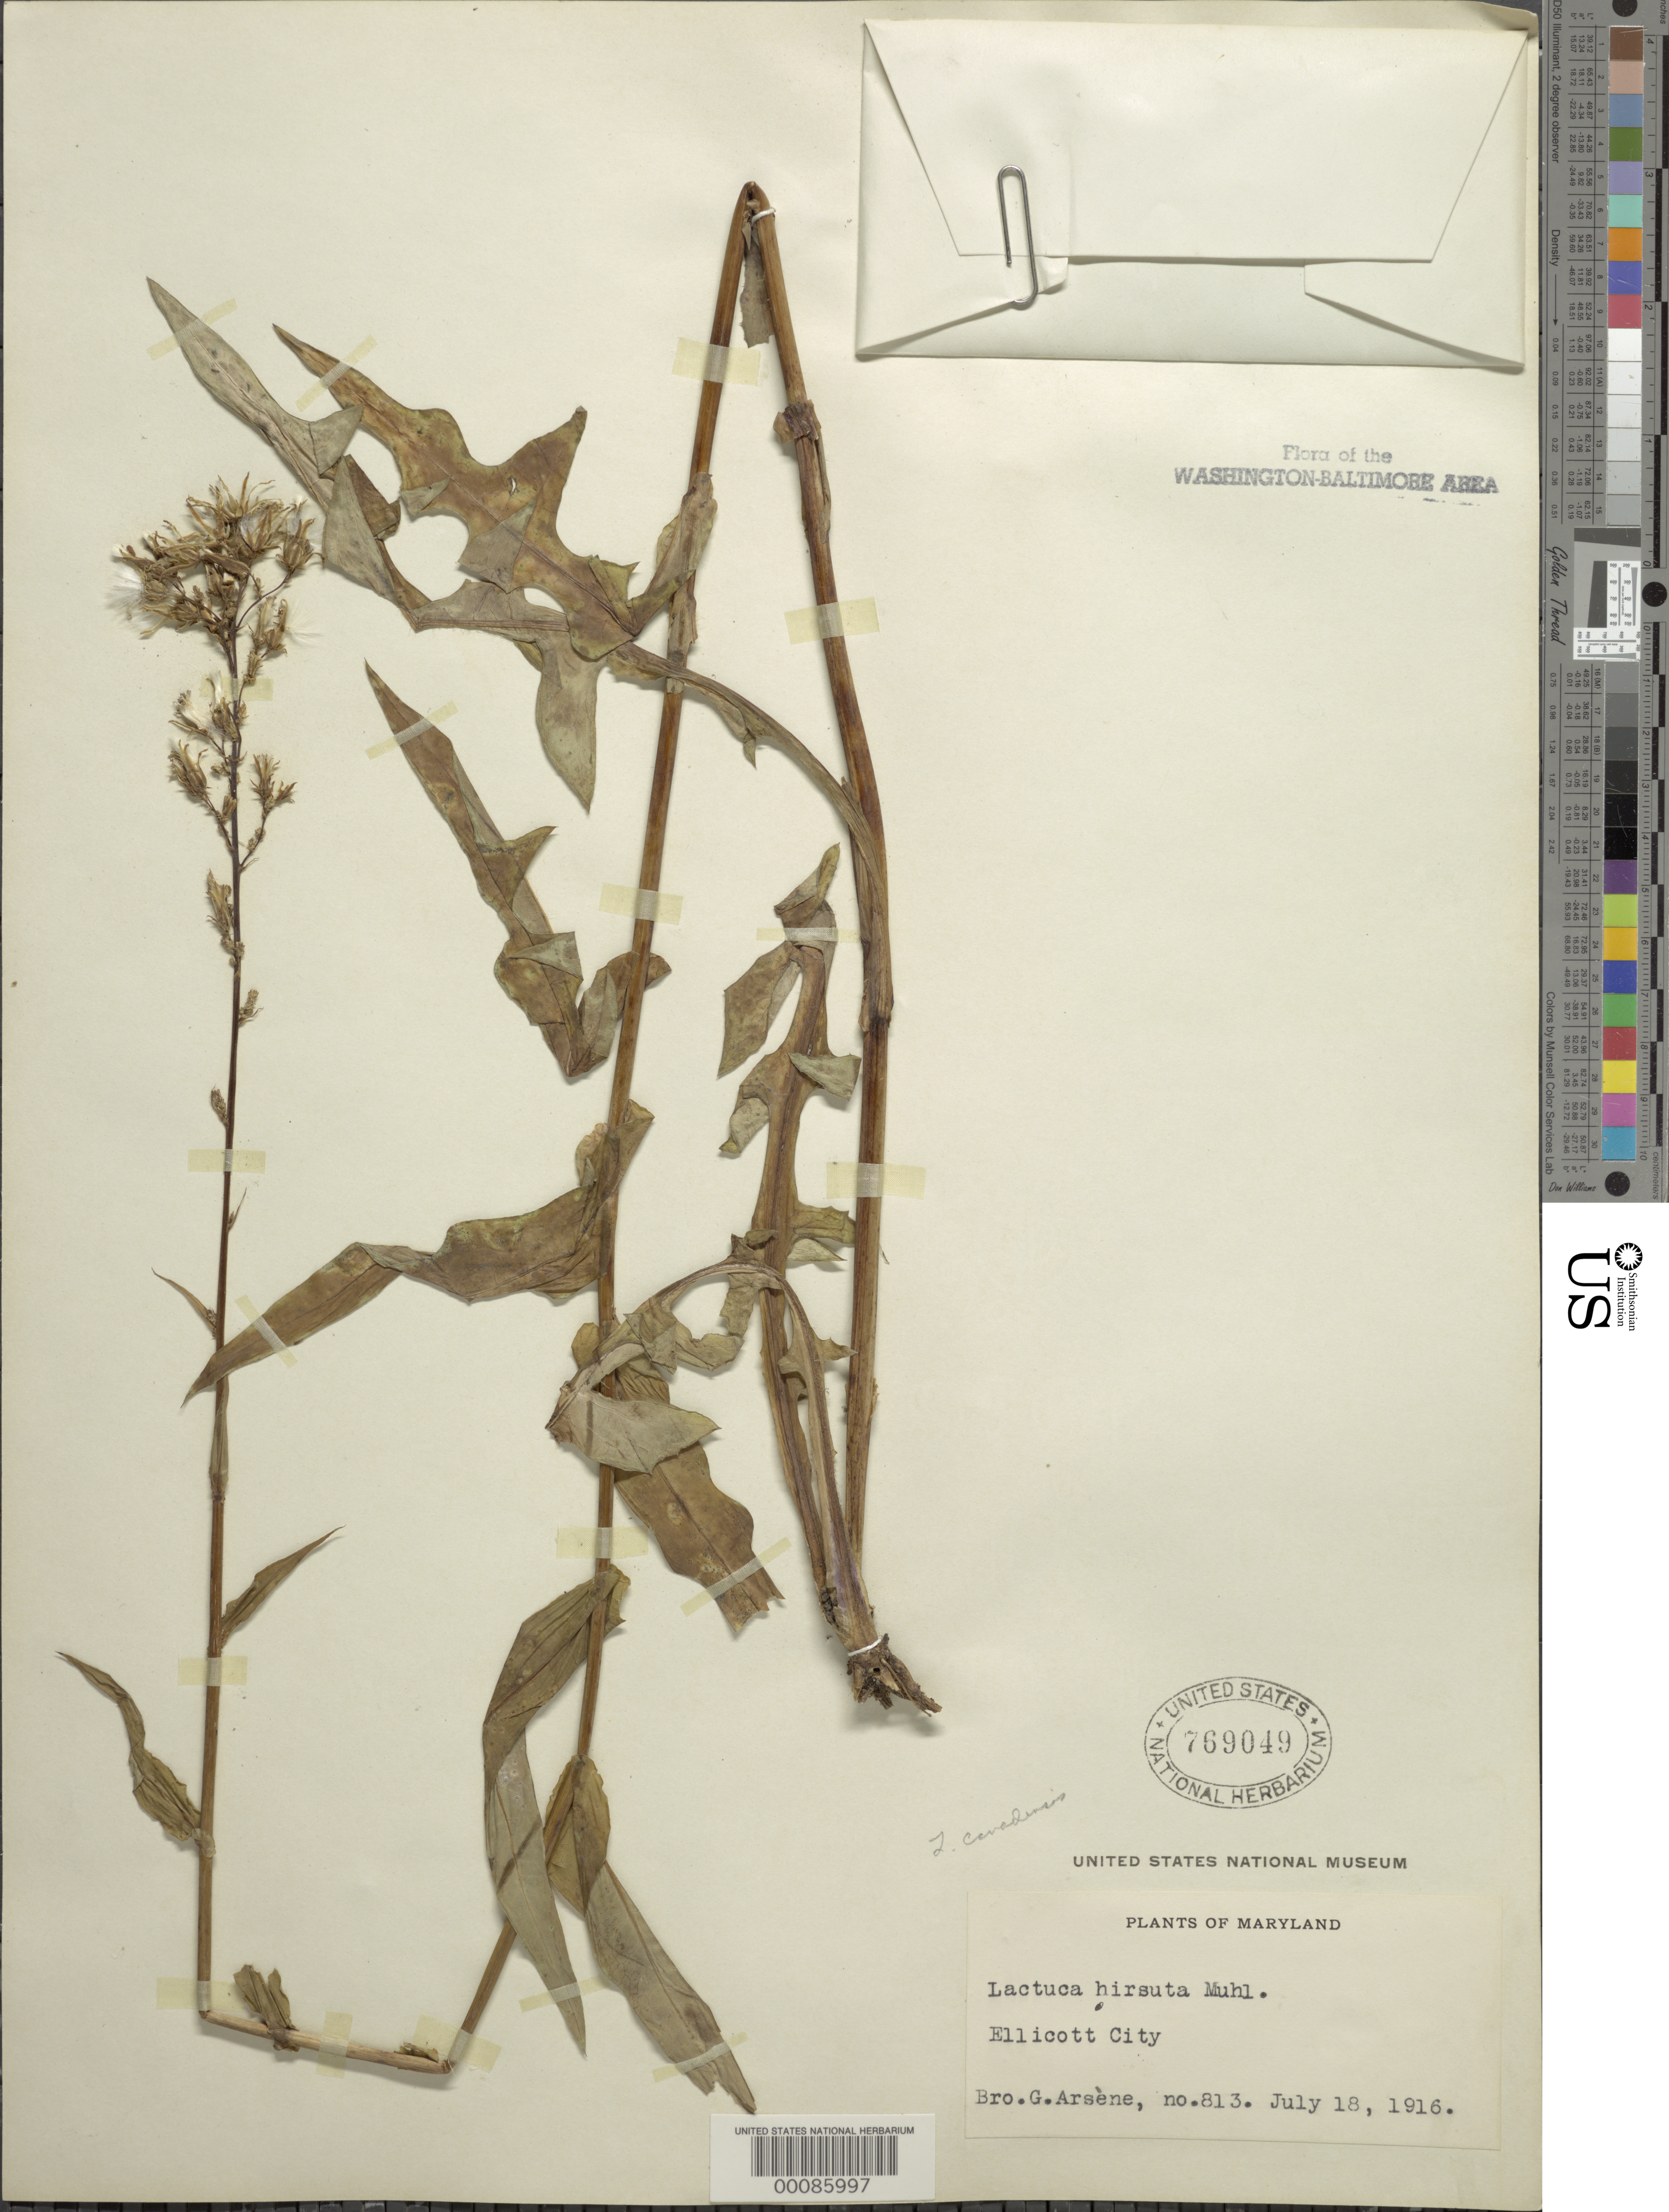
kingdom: Plantae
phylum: Tracheophyta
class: Magnoliopsida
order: Asterales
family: Asteraceae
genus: Lactuca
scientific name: Lactuca canadensis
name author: L.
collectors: Bro. G. Arsène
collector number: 813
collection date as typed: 18 Jul 1916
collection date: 1916-07-18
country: United States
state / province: Maryland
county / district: Howard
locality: Ellicott City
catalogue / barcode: US 769049